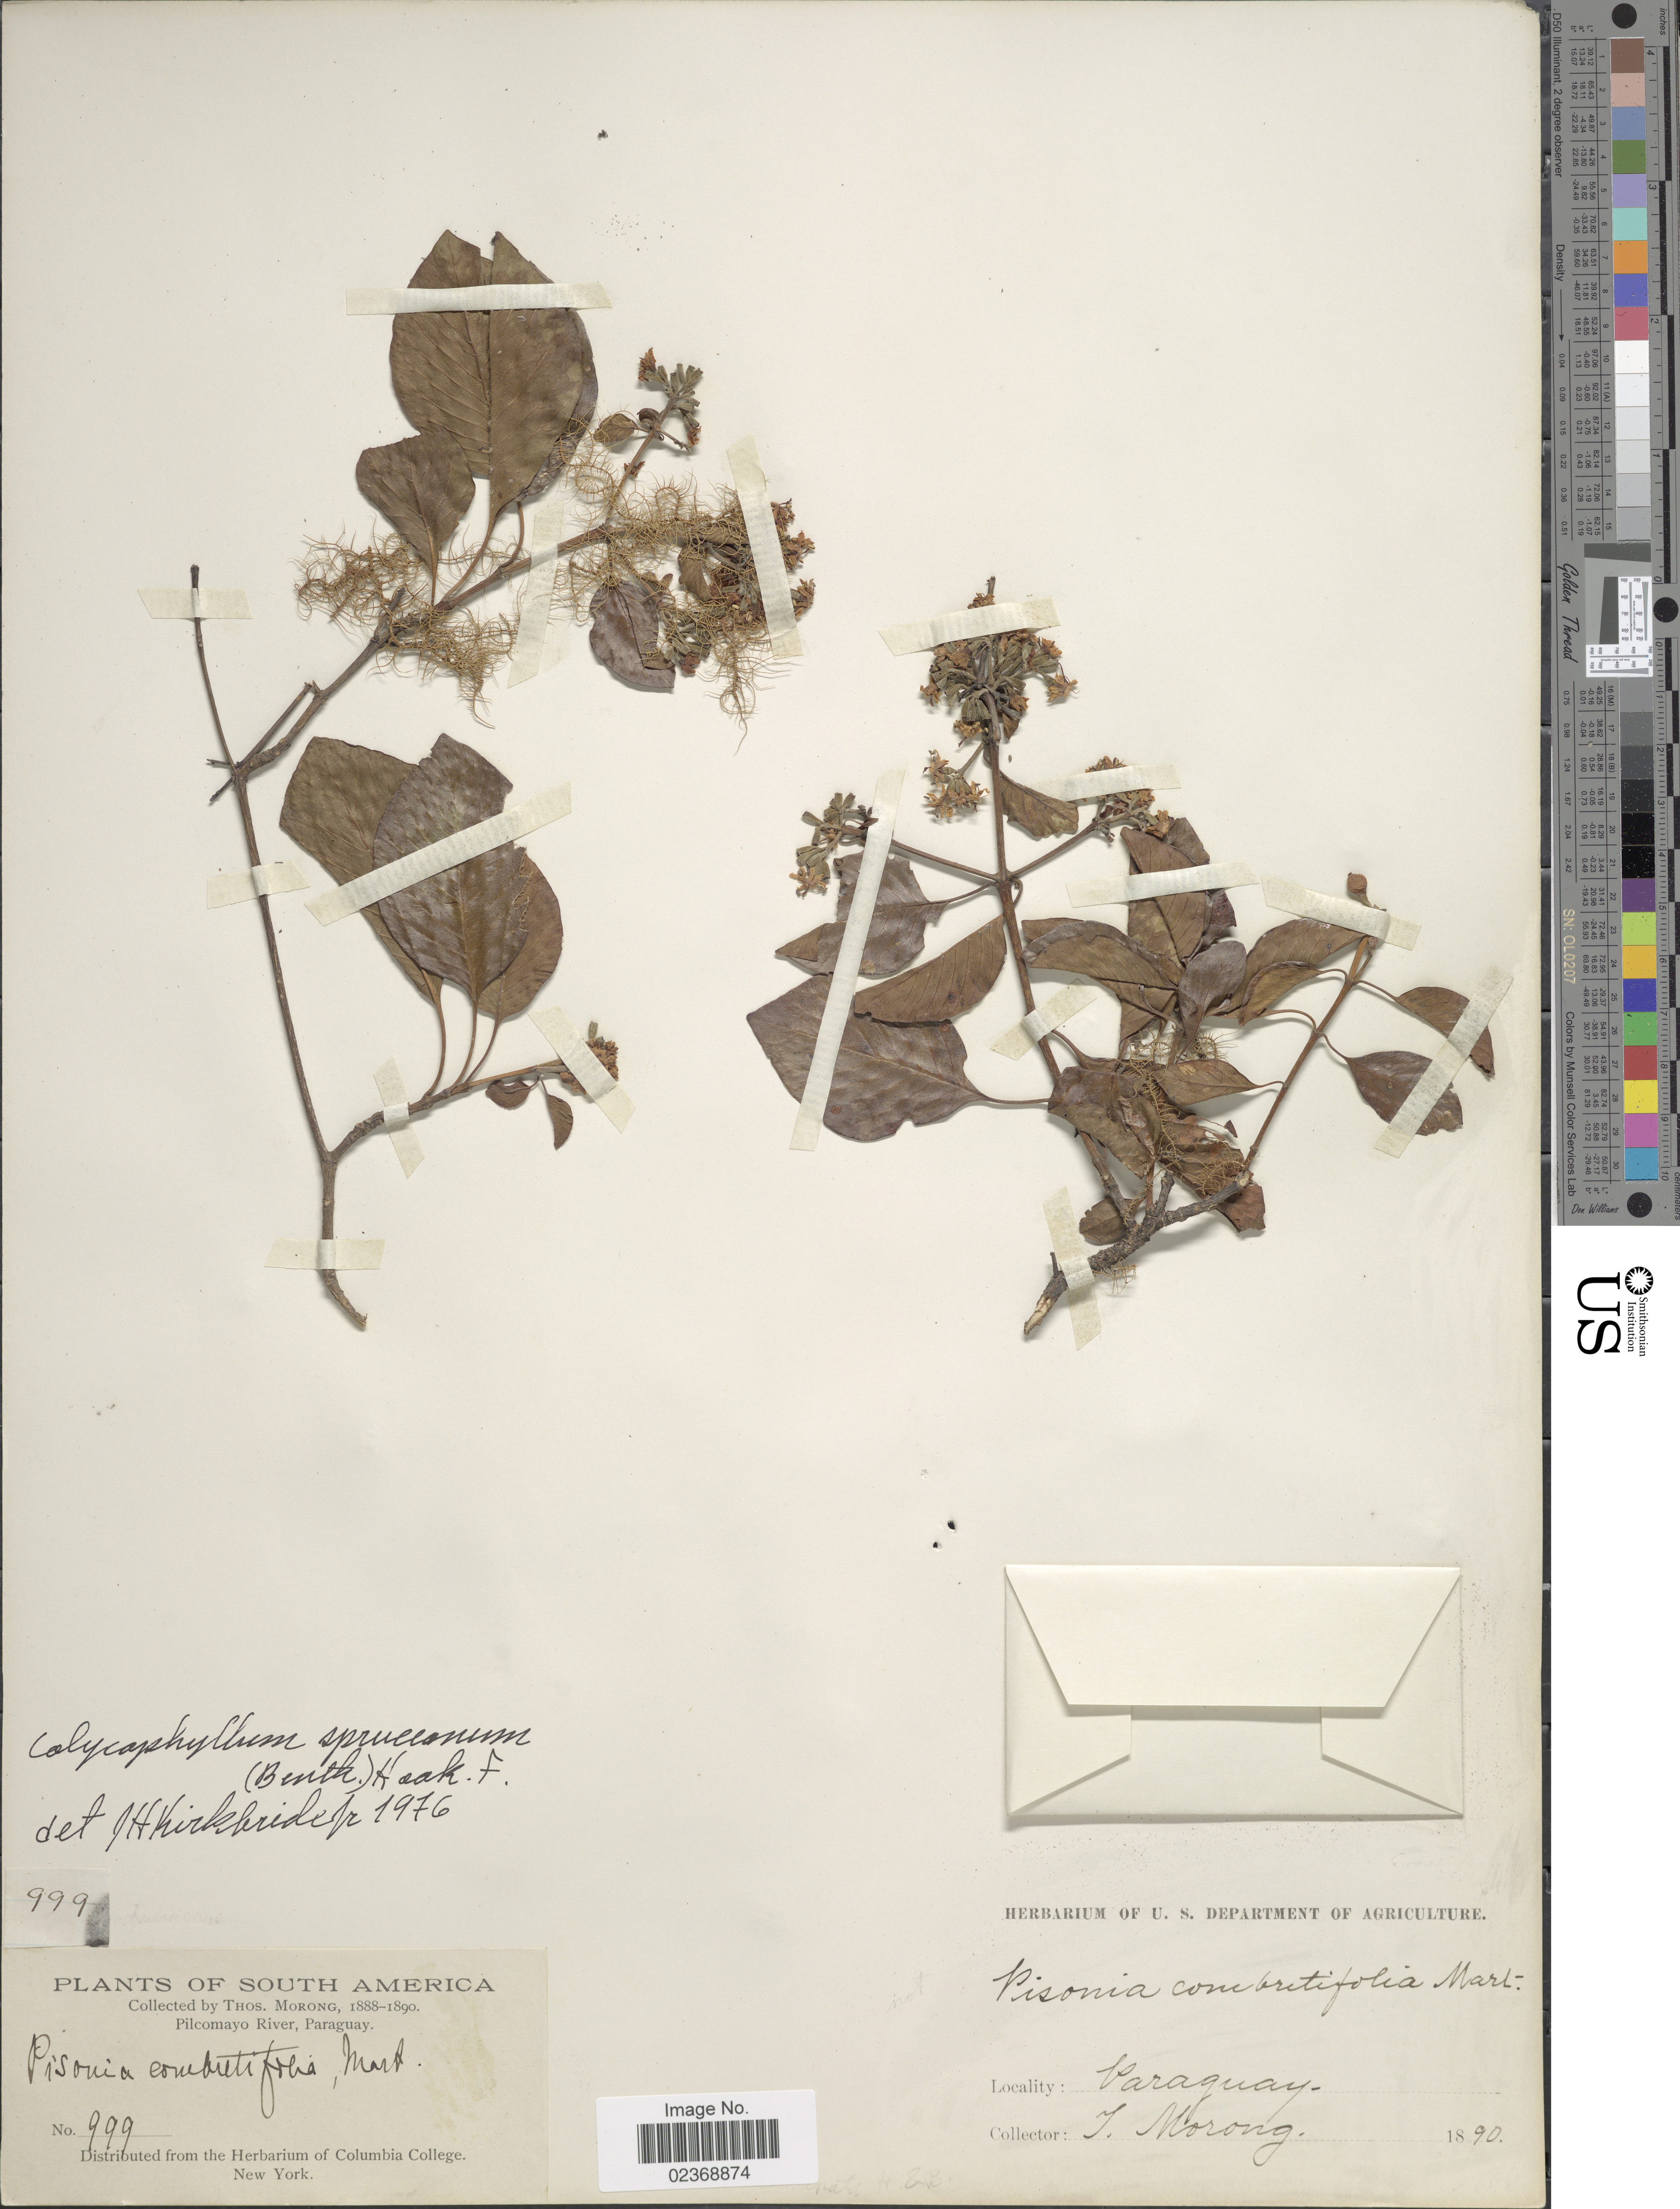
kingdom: Plantae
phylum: Tracheophyta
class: Magnoliopsida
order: Gentianales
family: Rubiaceae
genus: Calycophyllum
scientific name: Calycophyllum multiflorum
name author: Griseb.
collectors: ex herb. T. Morong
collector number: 999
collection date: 1890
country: Paraguay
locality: Pilcomayo River